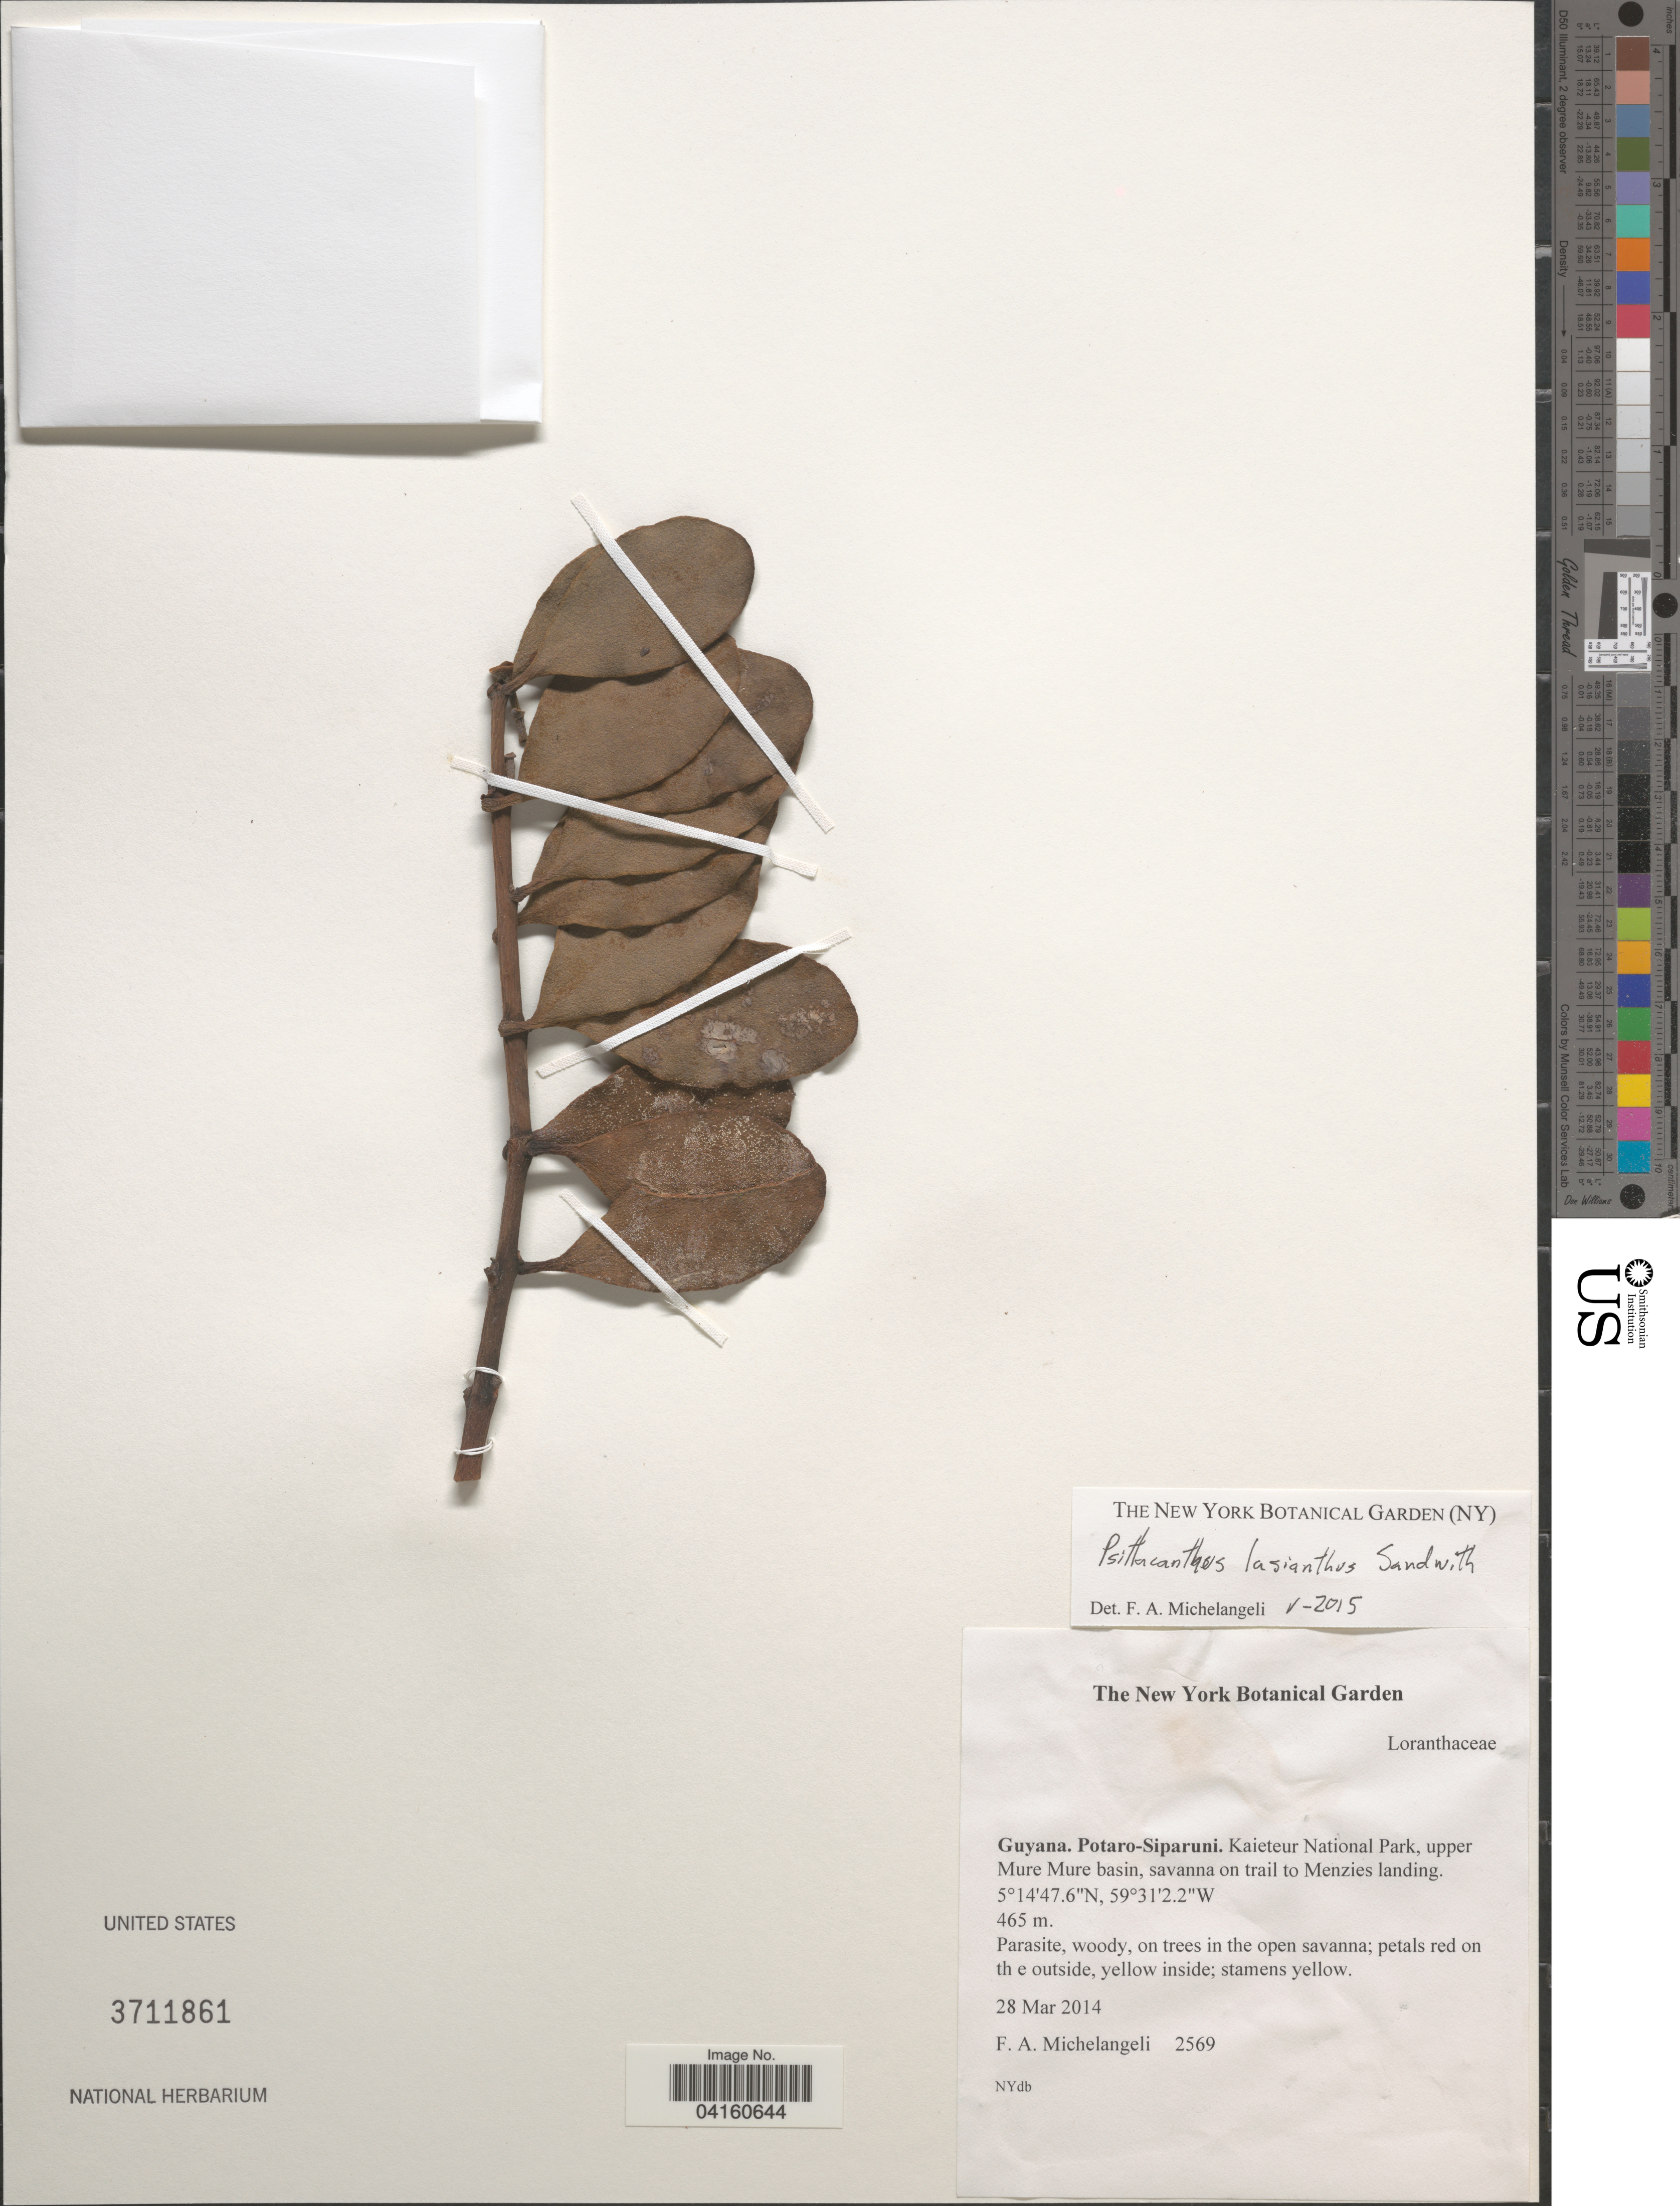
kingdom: Plantae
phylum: Tracheophyta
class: Magnoliopsida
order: Santalales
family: Loranthaceae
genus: Psittacanthus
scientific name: Psittacanthus lasianthus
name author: Sandwith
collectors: F. A. Michelangeli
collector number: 2569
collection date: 2014-03-28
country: Guyana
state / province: Potaro-Siparuni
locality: Kaieteur National Park, upper Mure Mure basin, savanna on trail to Menzies landing.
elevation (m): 465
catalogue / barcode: US 3711861